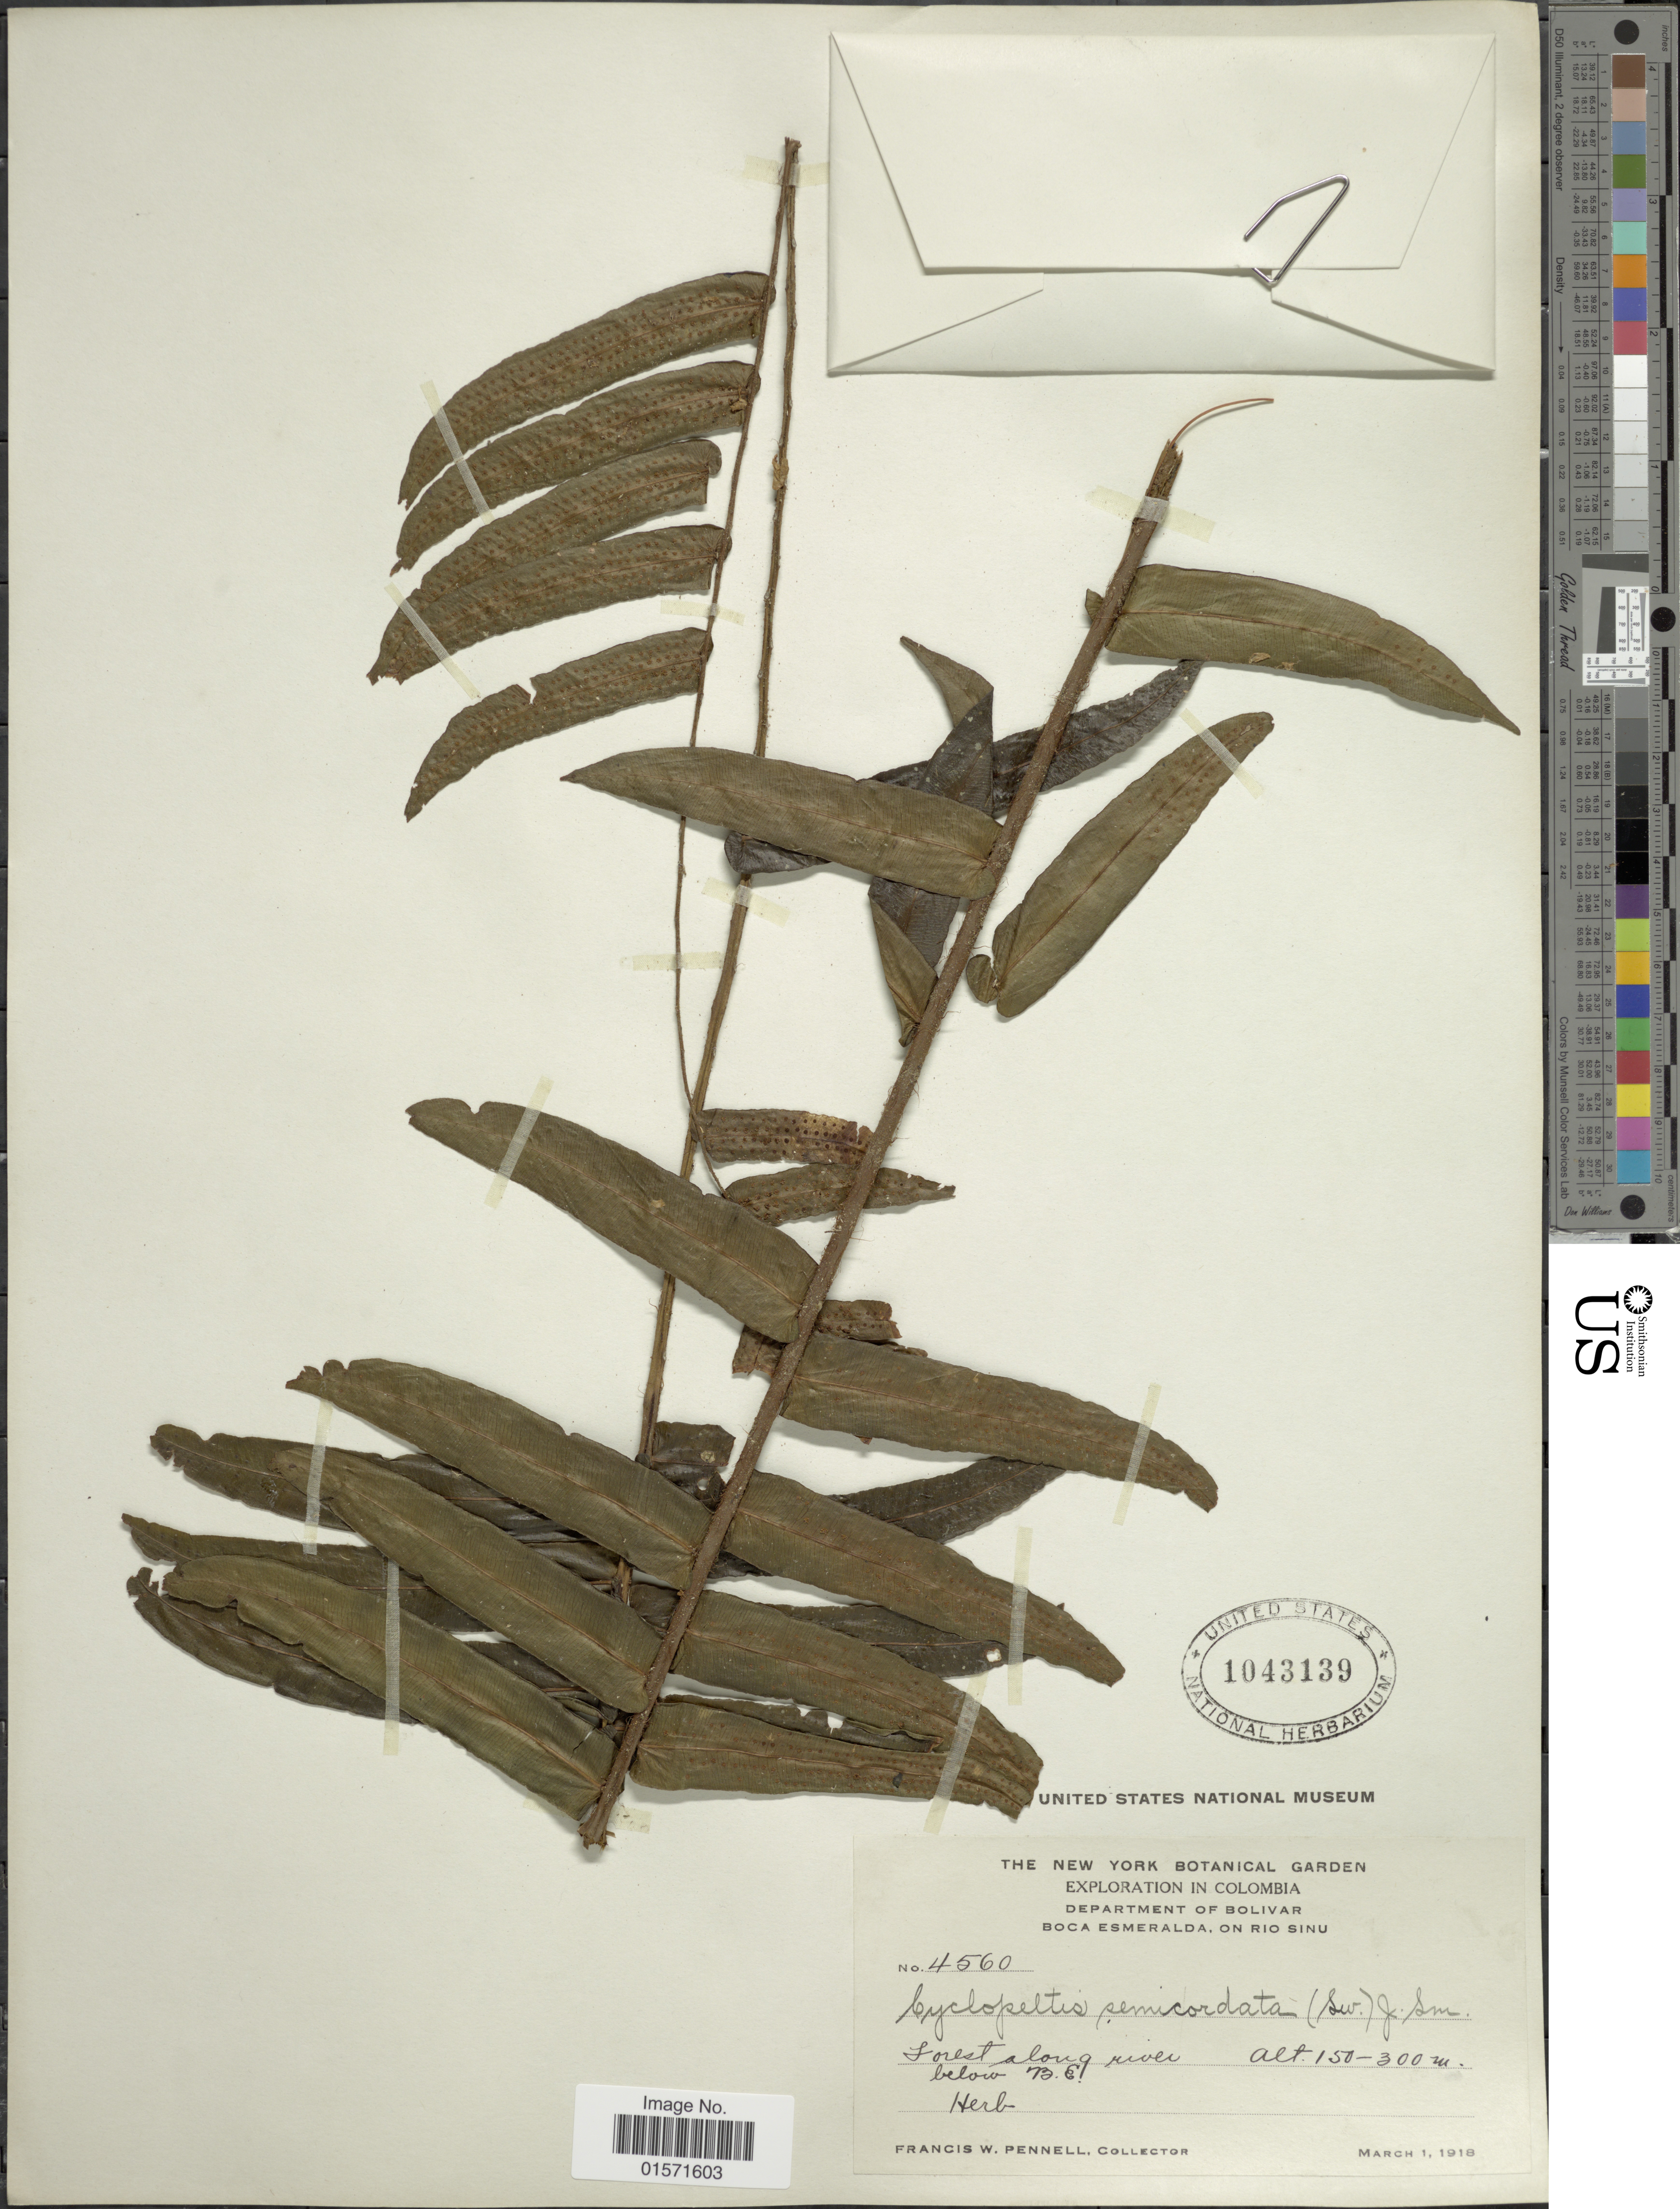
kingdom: Plantae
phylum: Tracheophyta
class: Polypodiopsida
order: Polypodiales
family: Lomariopsidaceae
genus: Cyclopeltis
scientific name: Cyclopeltis semicordata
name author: (Sw.) J. Sm.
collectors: F. W. Pennell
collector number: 4560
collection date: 1918-03-01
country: Colombia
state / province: Bolívar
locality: Department of Bolivar. Boca Esmeralda, on Rio Sinu. Forest along river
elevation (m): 150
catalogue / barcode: US 1043139